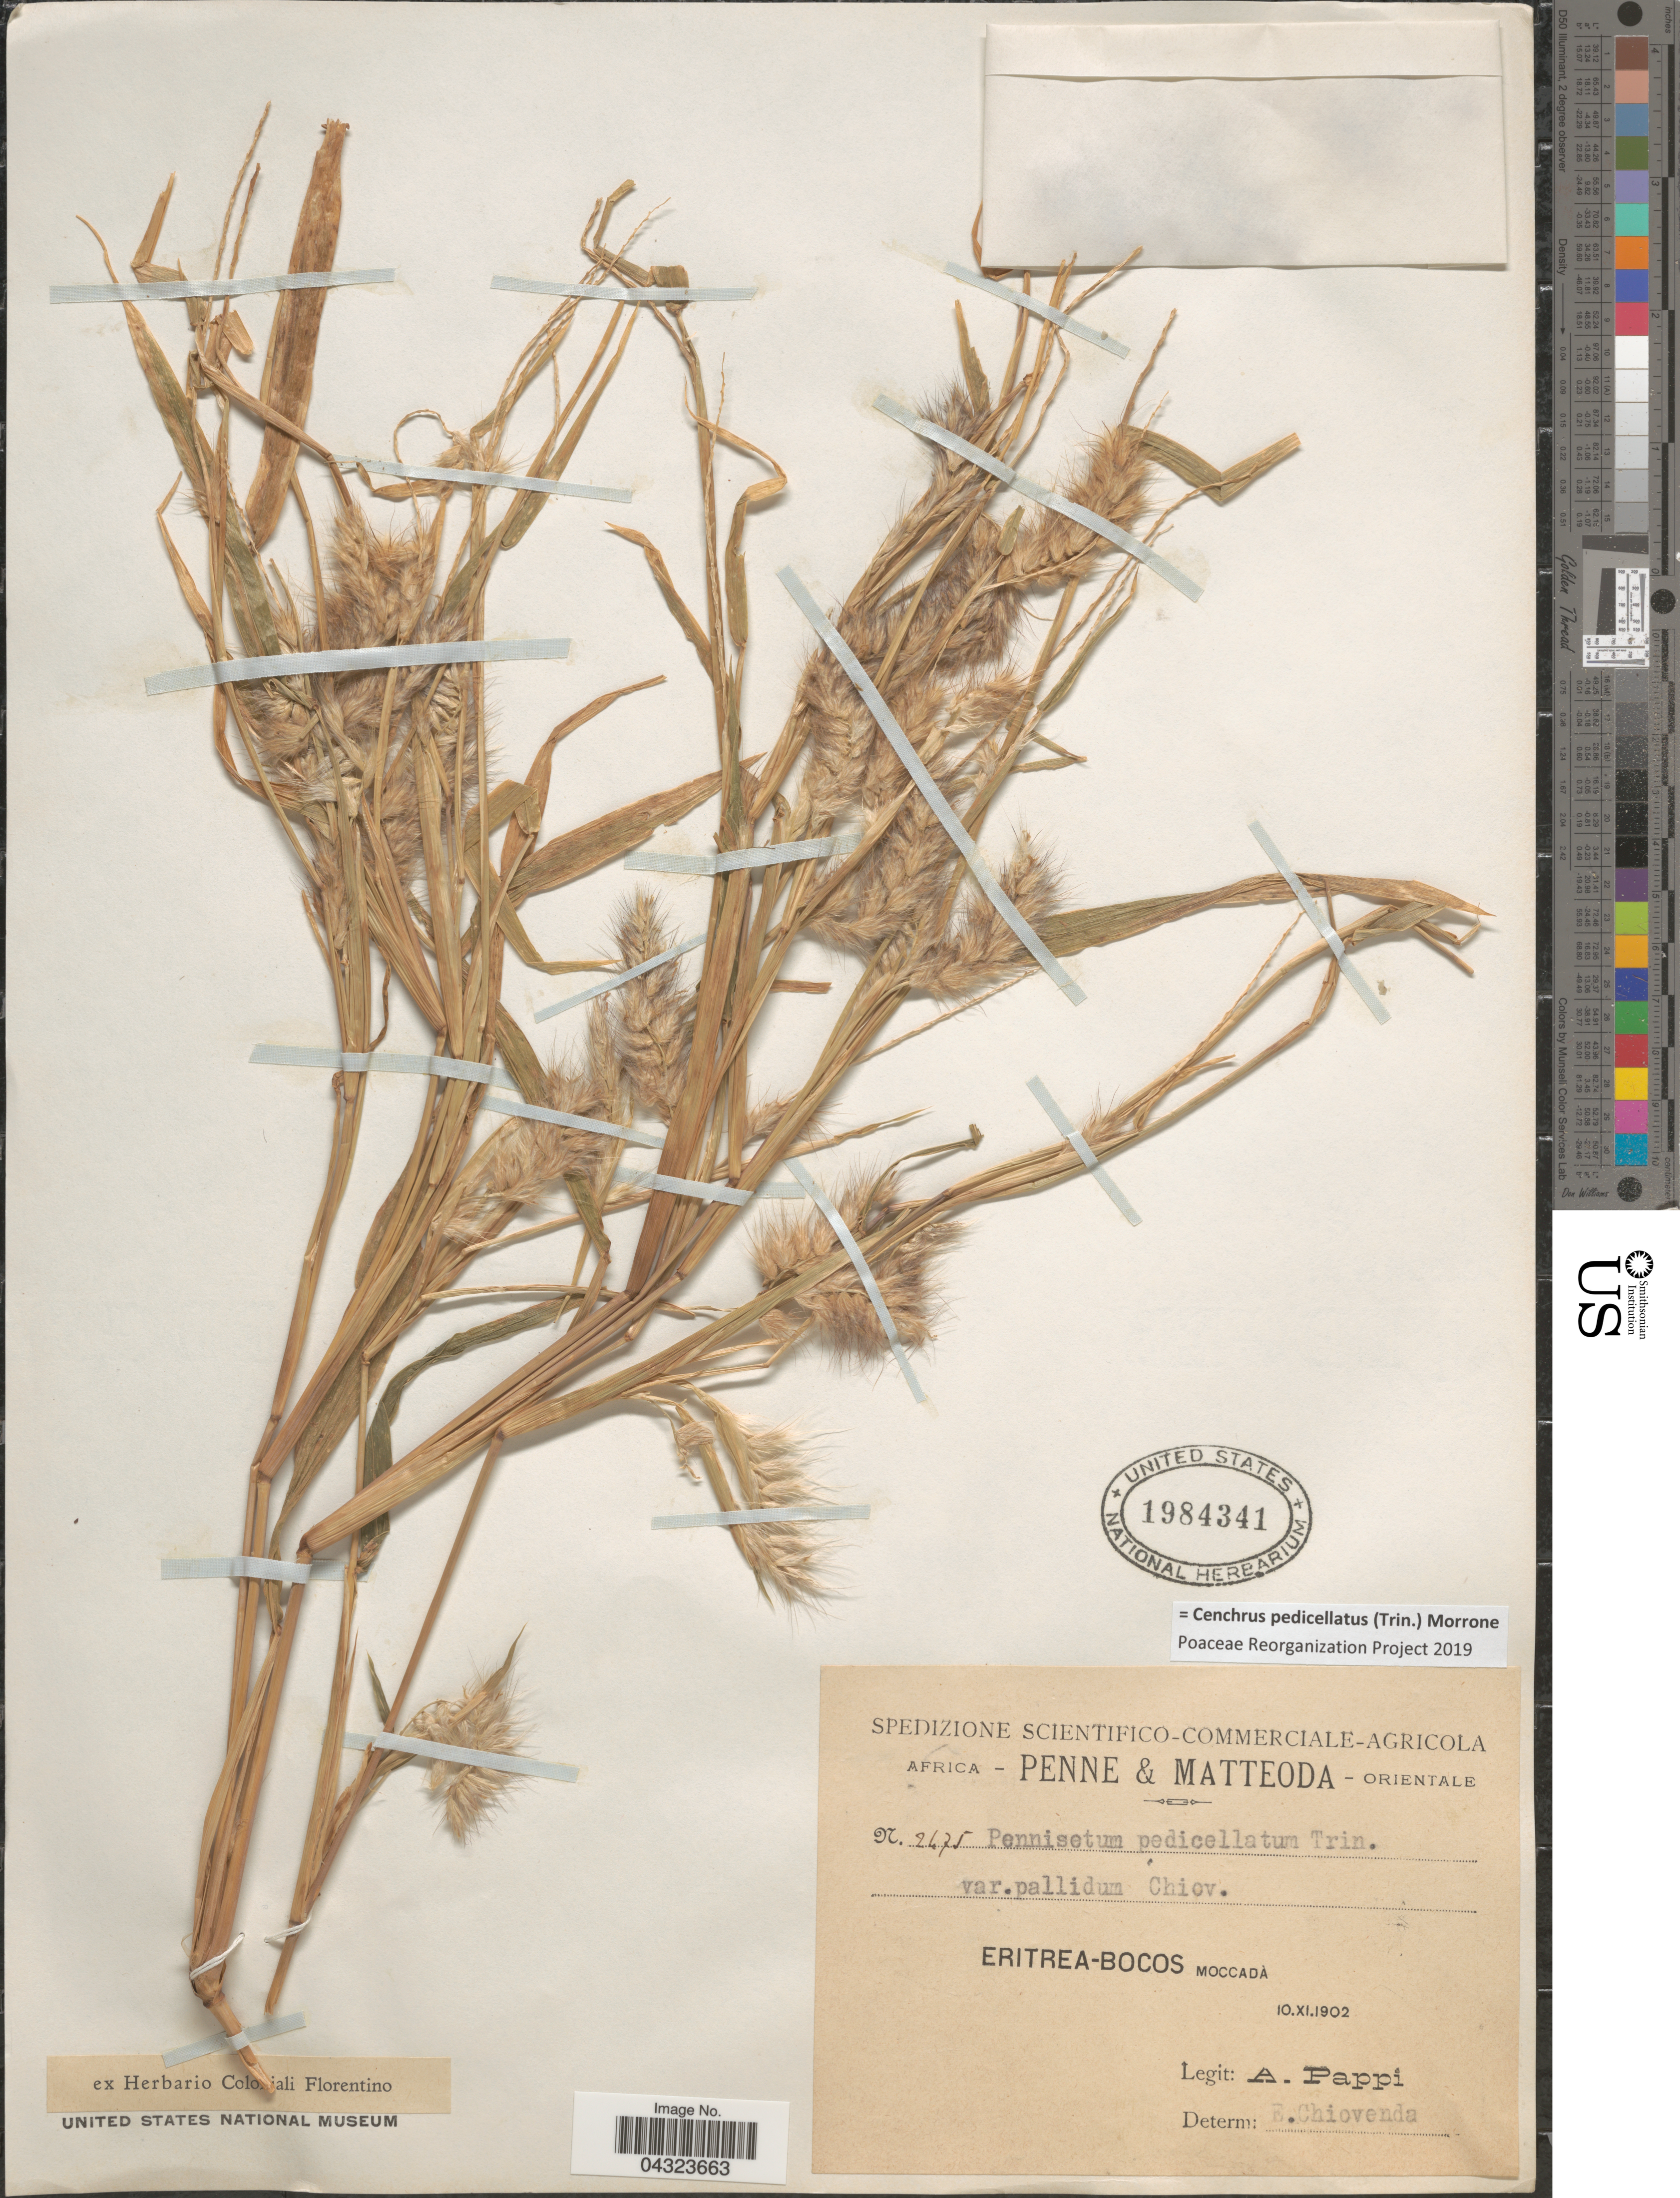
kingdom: Plantae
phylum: Tracheophyta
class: Liliopsida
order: Poales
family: Poaceae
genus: Cenchrus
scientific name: Cenchrus pedicellatus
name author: (Trin.) Morrone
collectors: A. Pappi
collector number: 2475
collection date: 1902-11-10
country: Eritrea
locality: Africa Orientale. Bocos Moccadà.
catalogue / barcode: US 1984341